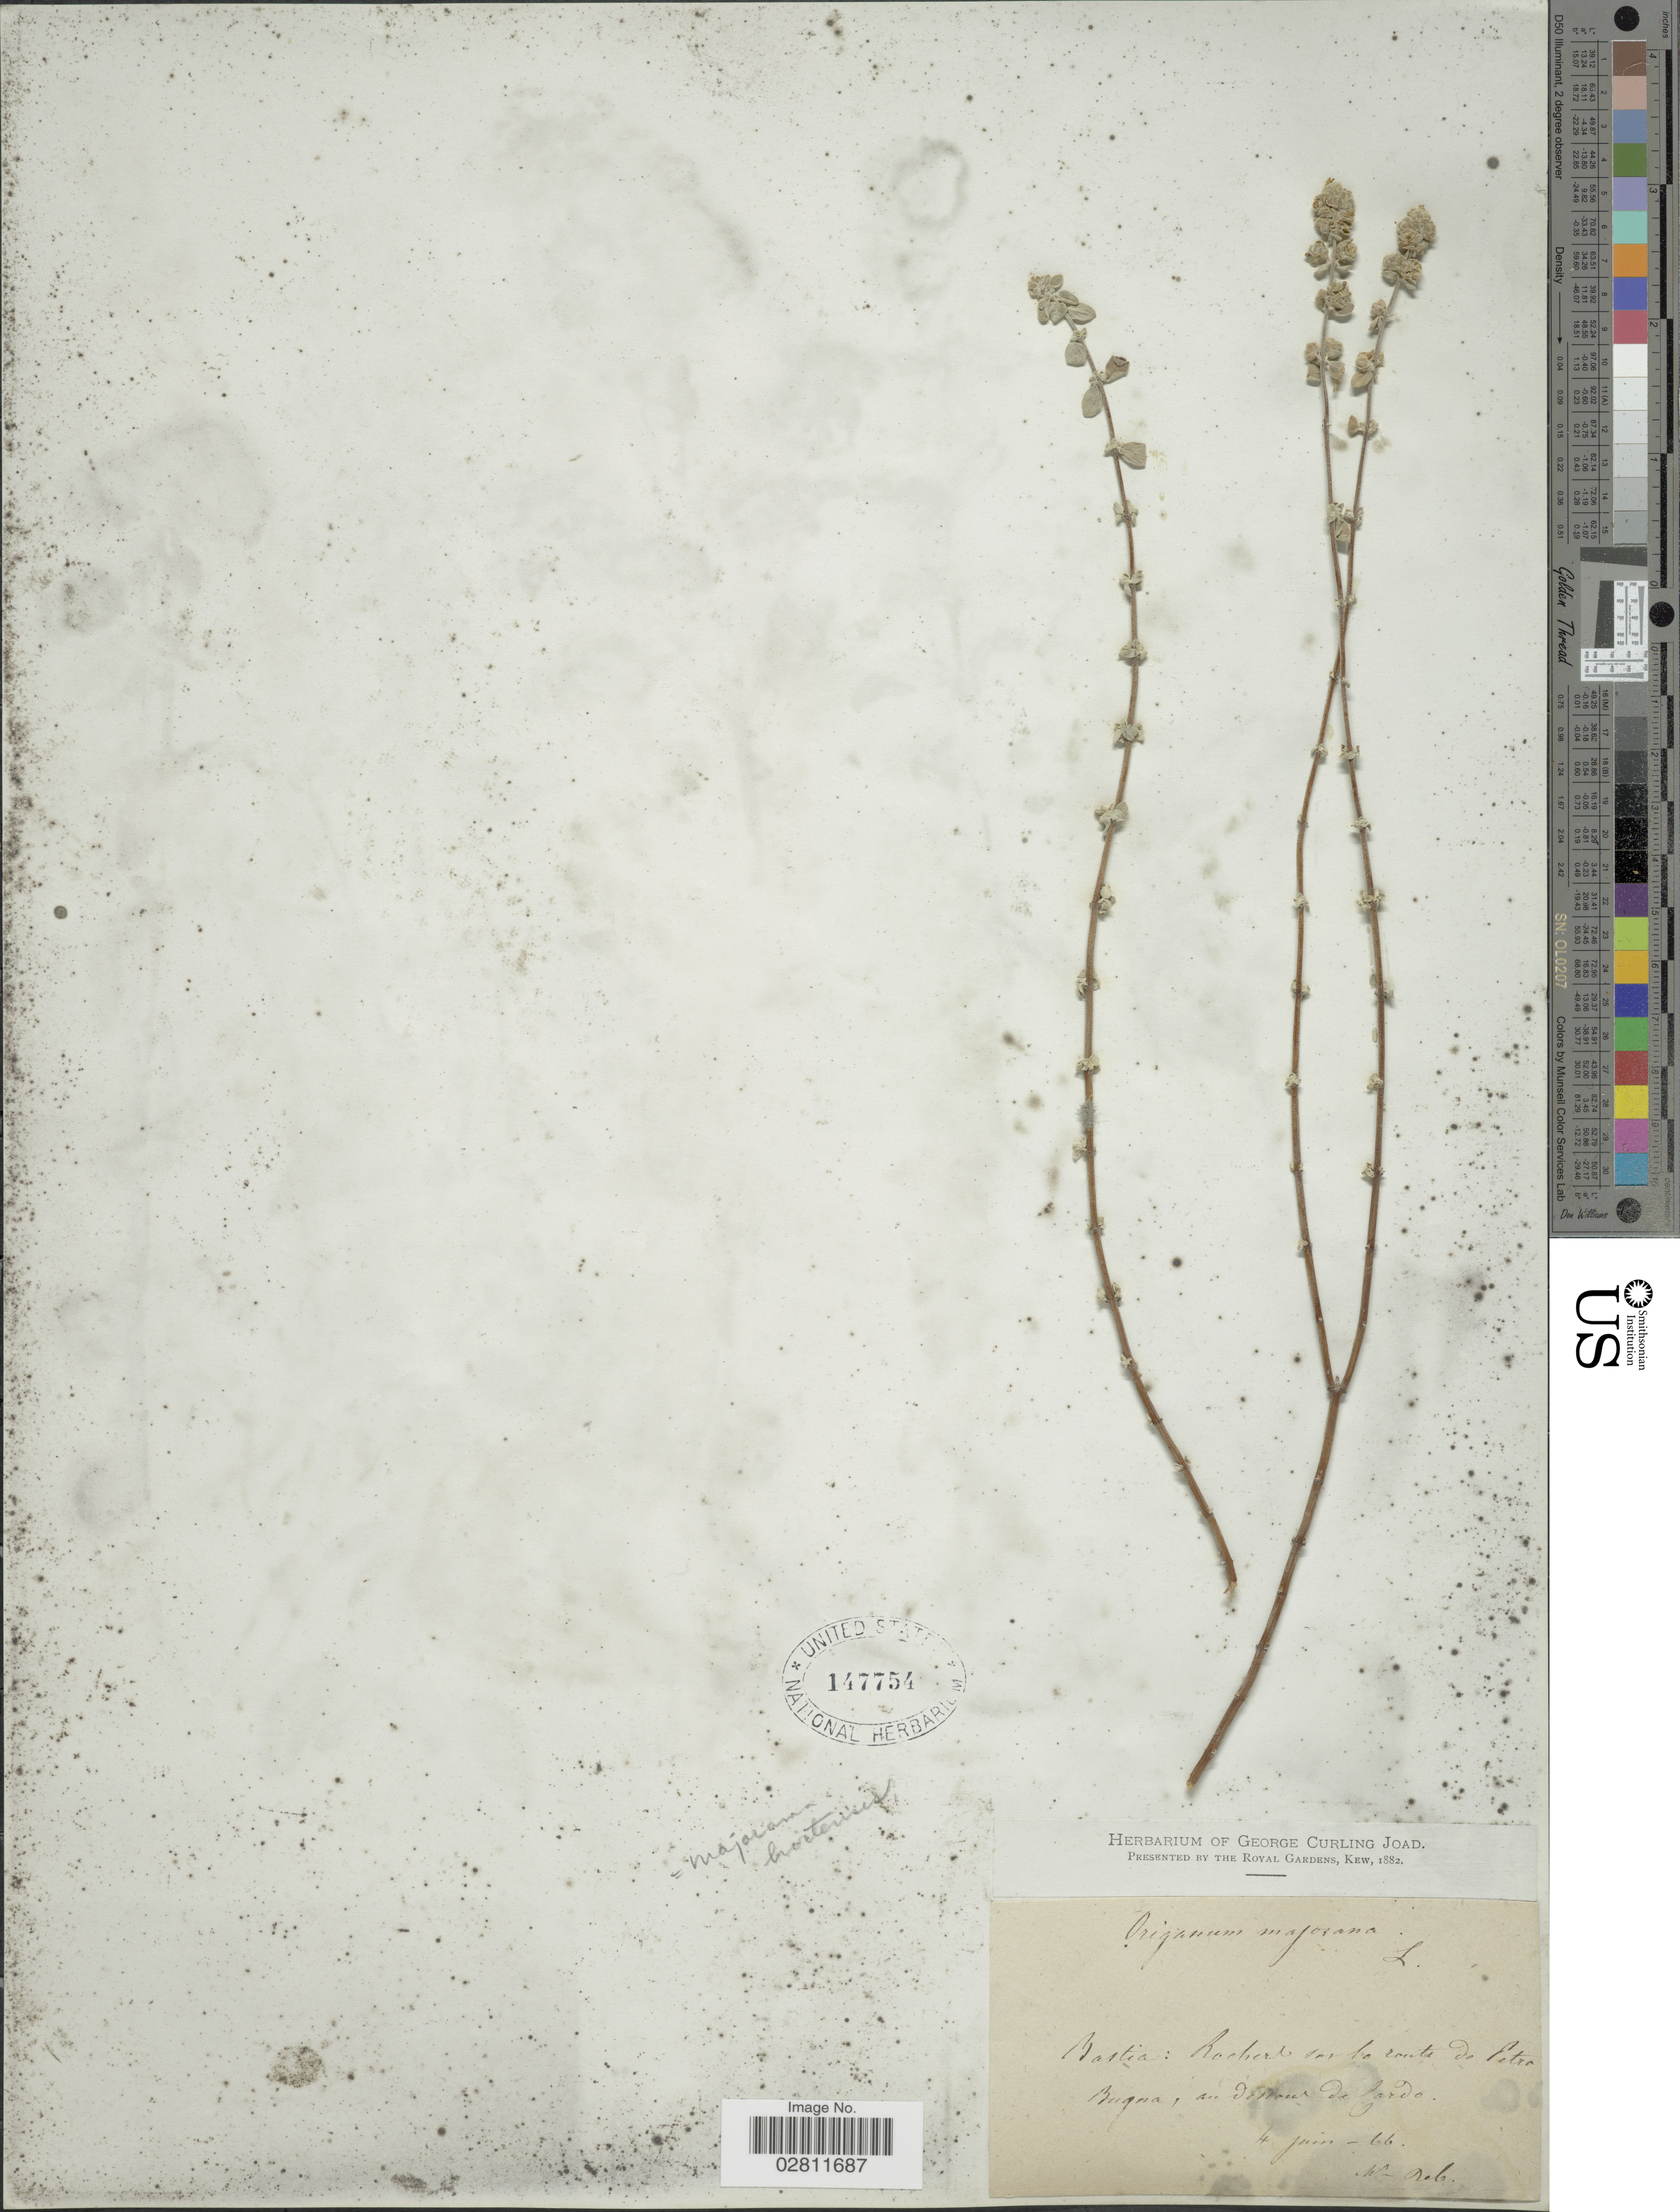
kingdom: Plantae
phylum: Tracheophyta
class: Magnoliopsida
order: Lamiales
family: Lamiaceae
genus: Origanum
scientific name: Origanum majorana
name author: L.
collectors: W. Deb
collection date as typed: Transcribed d/m/y: 4/6/66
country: France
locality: Bastia: Rochers sur le route de letro [interpreted] Bugana, au dettour [interpreted] de Cardo [interpreted].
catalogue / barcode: US 147754